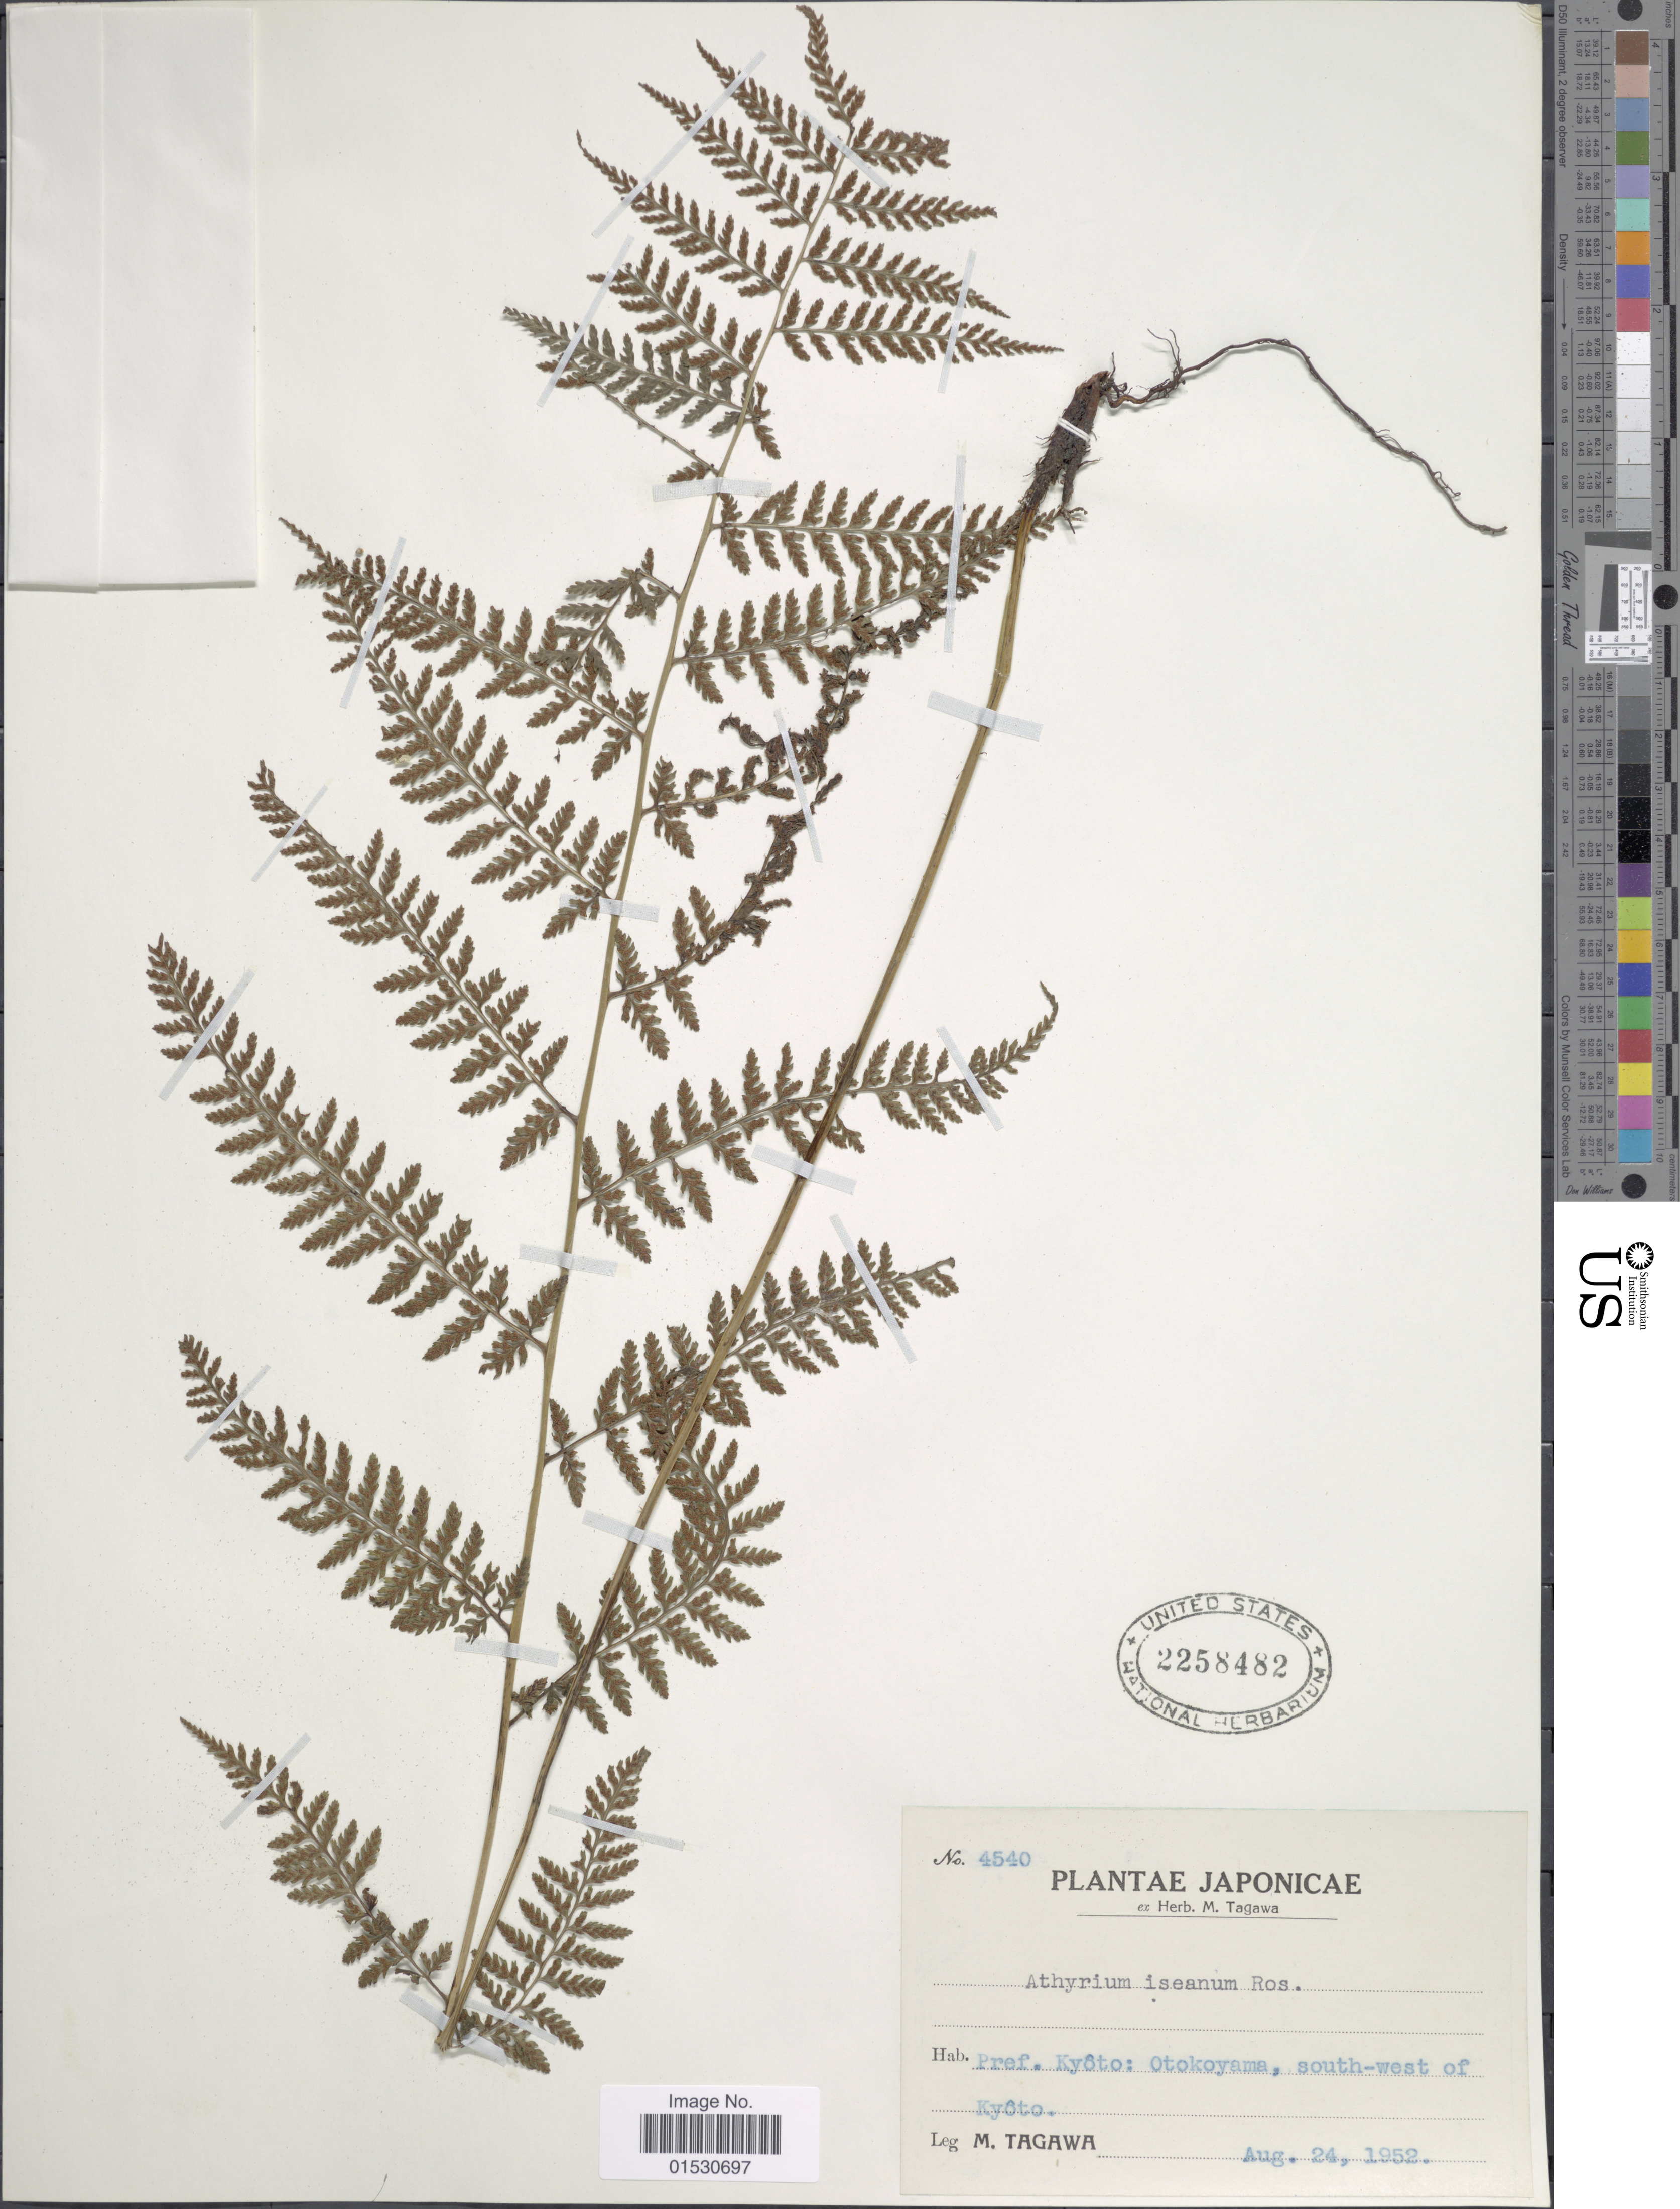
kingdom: Plantae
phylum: Tracheophyta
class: Polypodiopsida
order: Polypodiales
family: Athyriaceae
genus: Athyrium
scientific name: Athyrium iseanum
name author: Rosenst.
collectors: M. Tagawa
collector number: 4540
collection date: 1952-08-24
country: Japan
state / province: Kyoto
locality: Otokoyama, South-west of Kyoto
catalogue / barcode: US 2258482